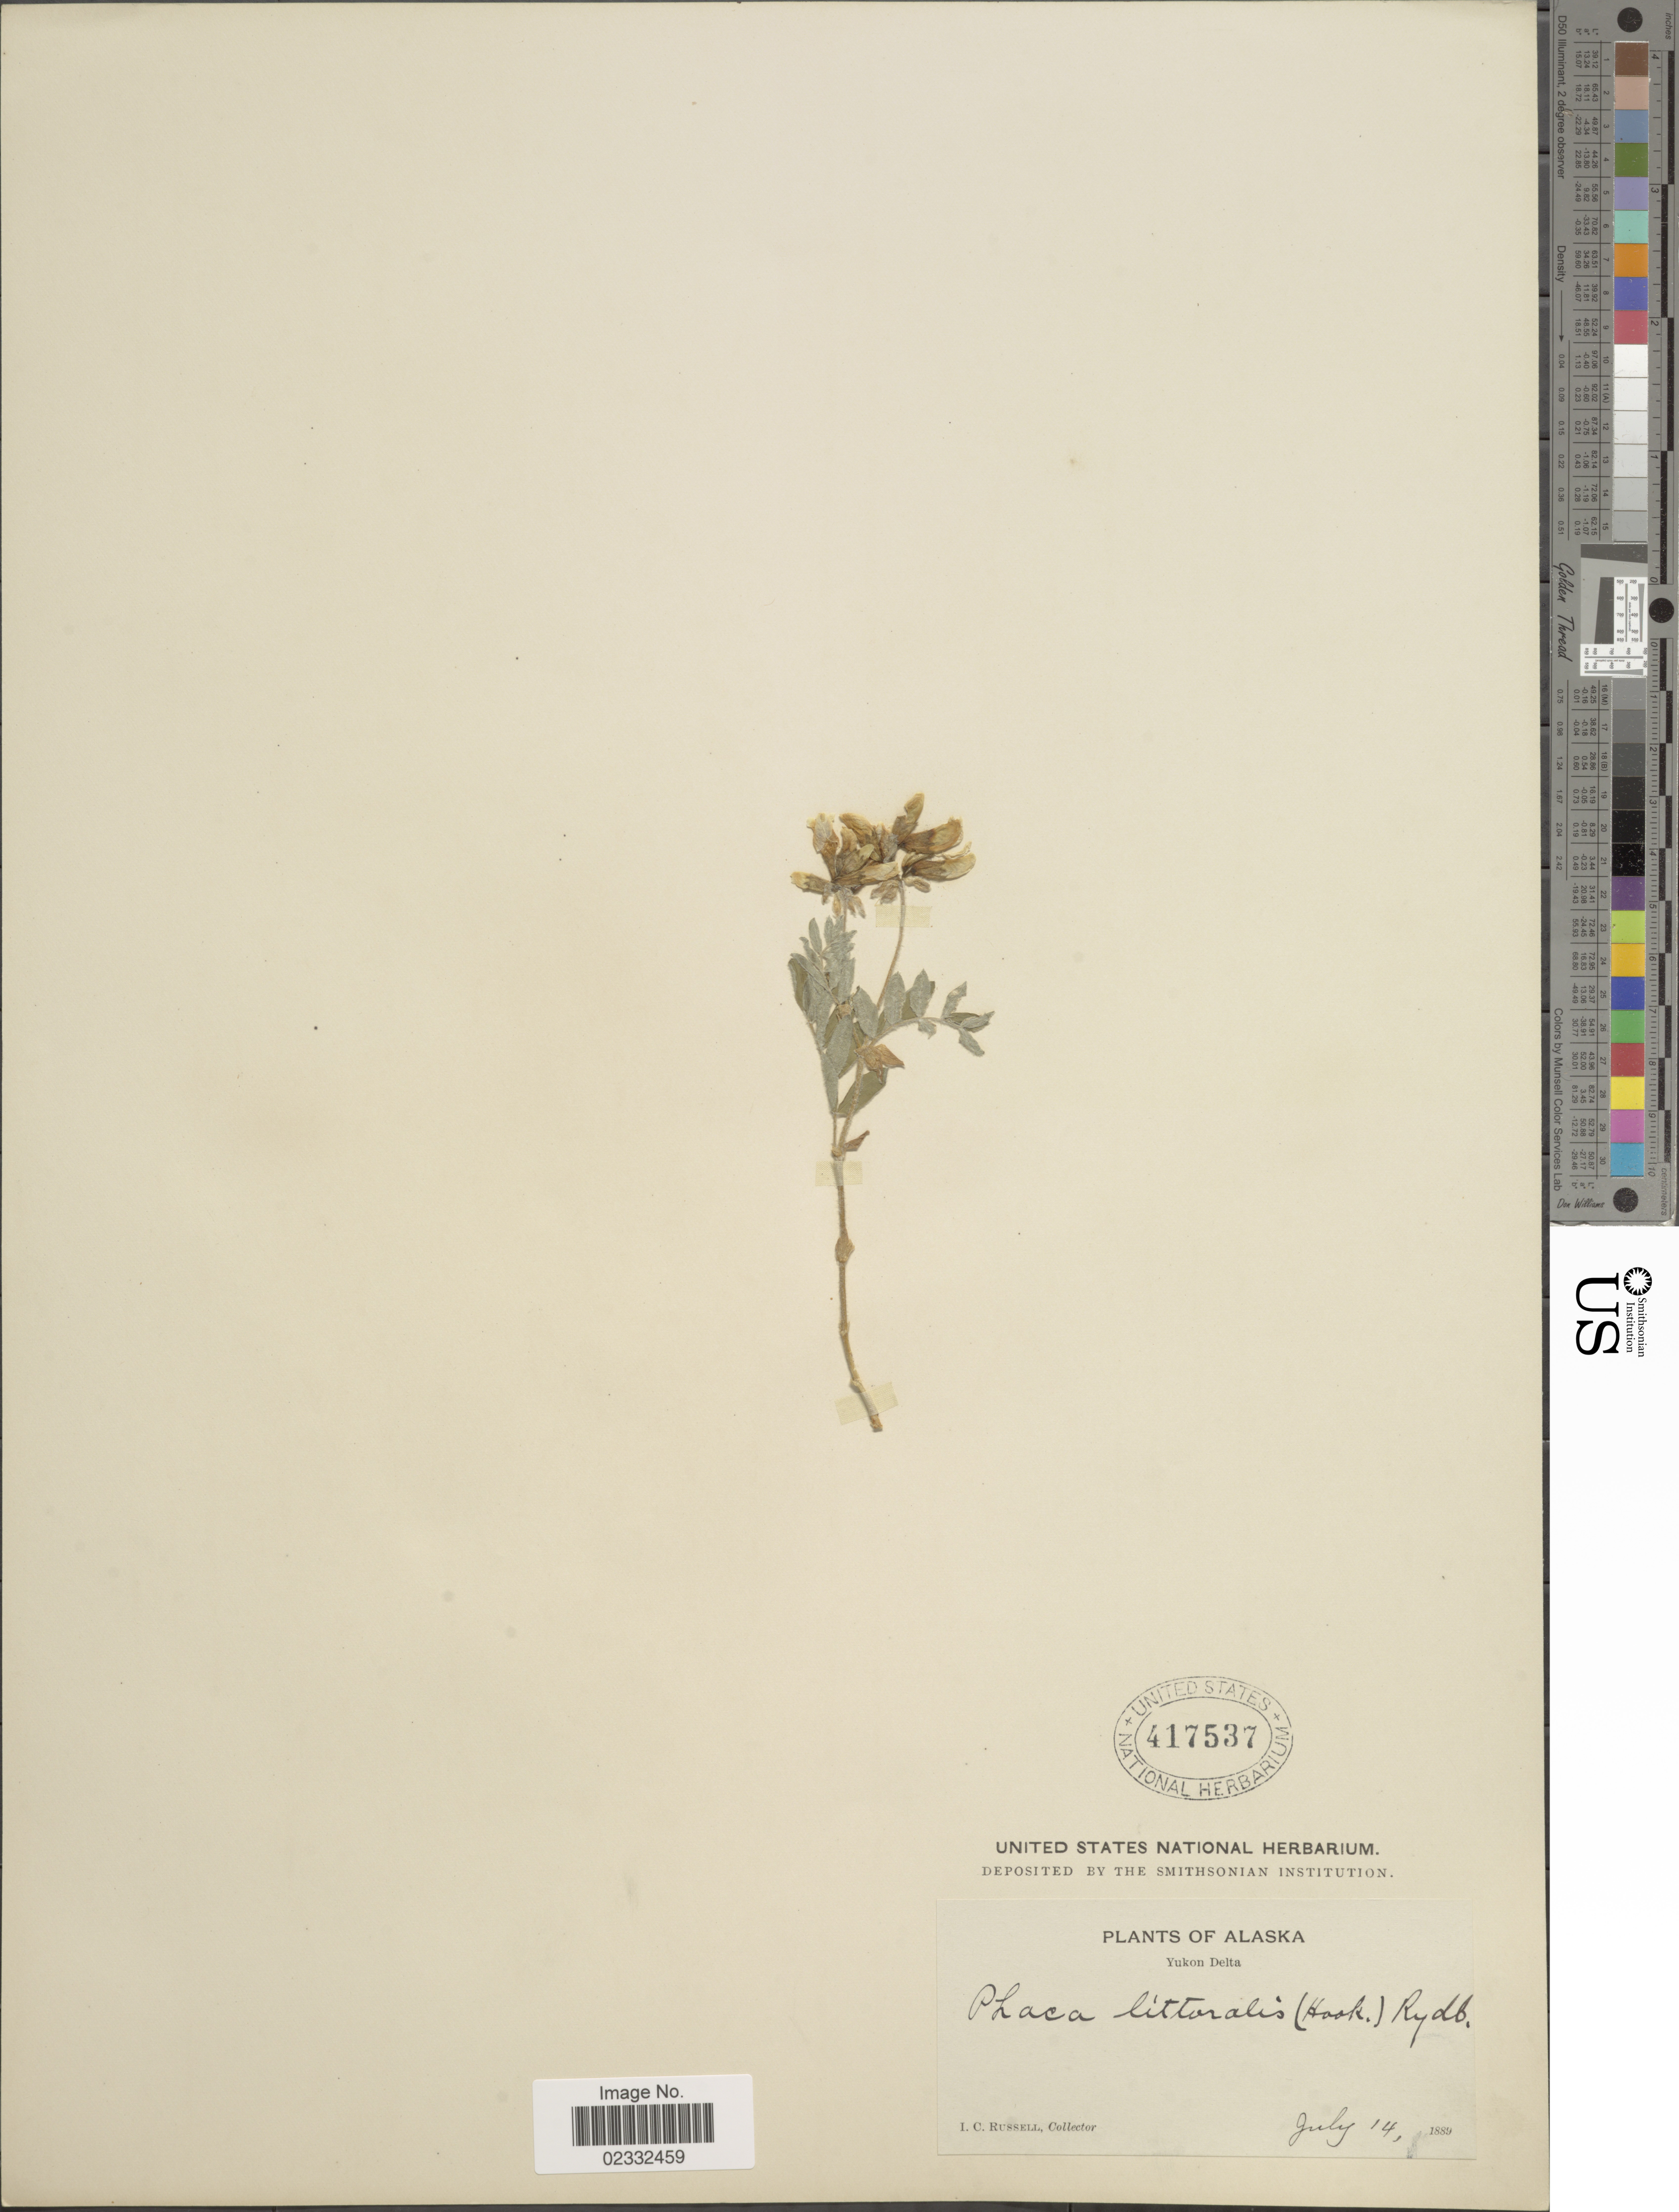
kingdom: Plantae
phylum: Tracheophyta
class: Magnoliopsida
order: Fabales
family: Fabaceae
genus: Astragalus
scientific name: Astragalus littoralis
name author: (Hook.) Coville & Standl. ex Mertie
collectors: I. C. Russell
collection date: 1889-07-14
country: United States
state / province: Alaska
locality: Alaska, Yukon Delta.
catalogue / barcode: US 417537